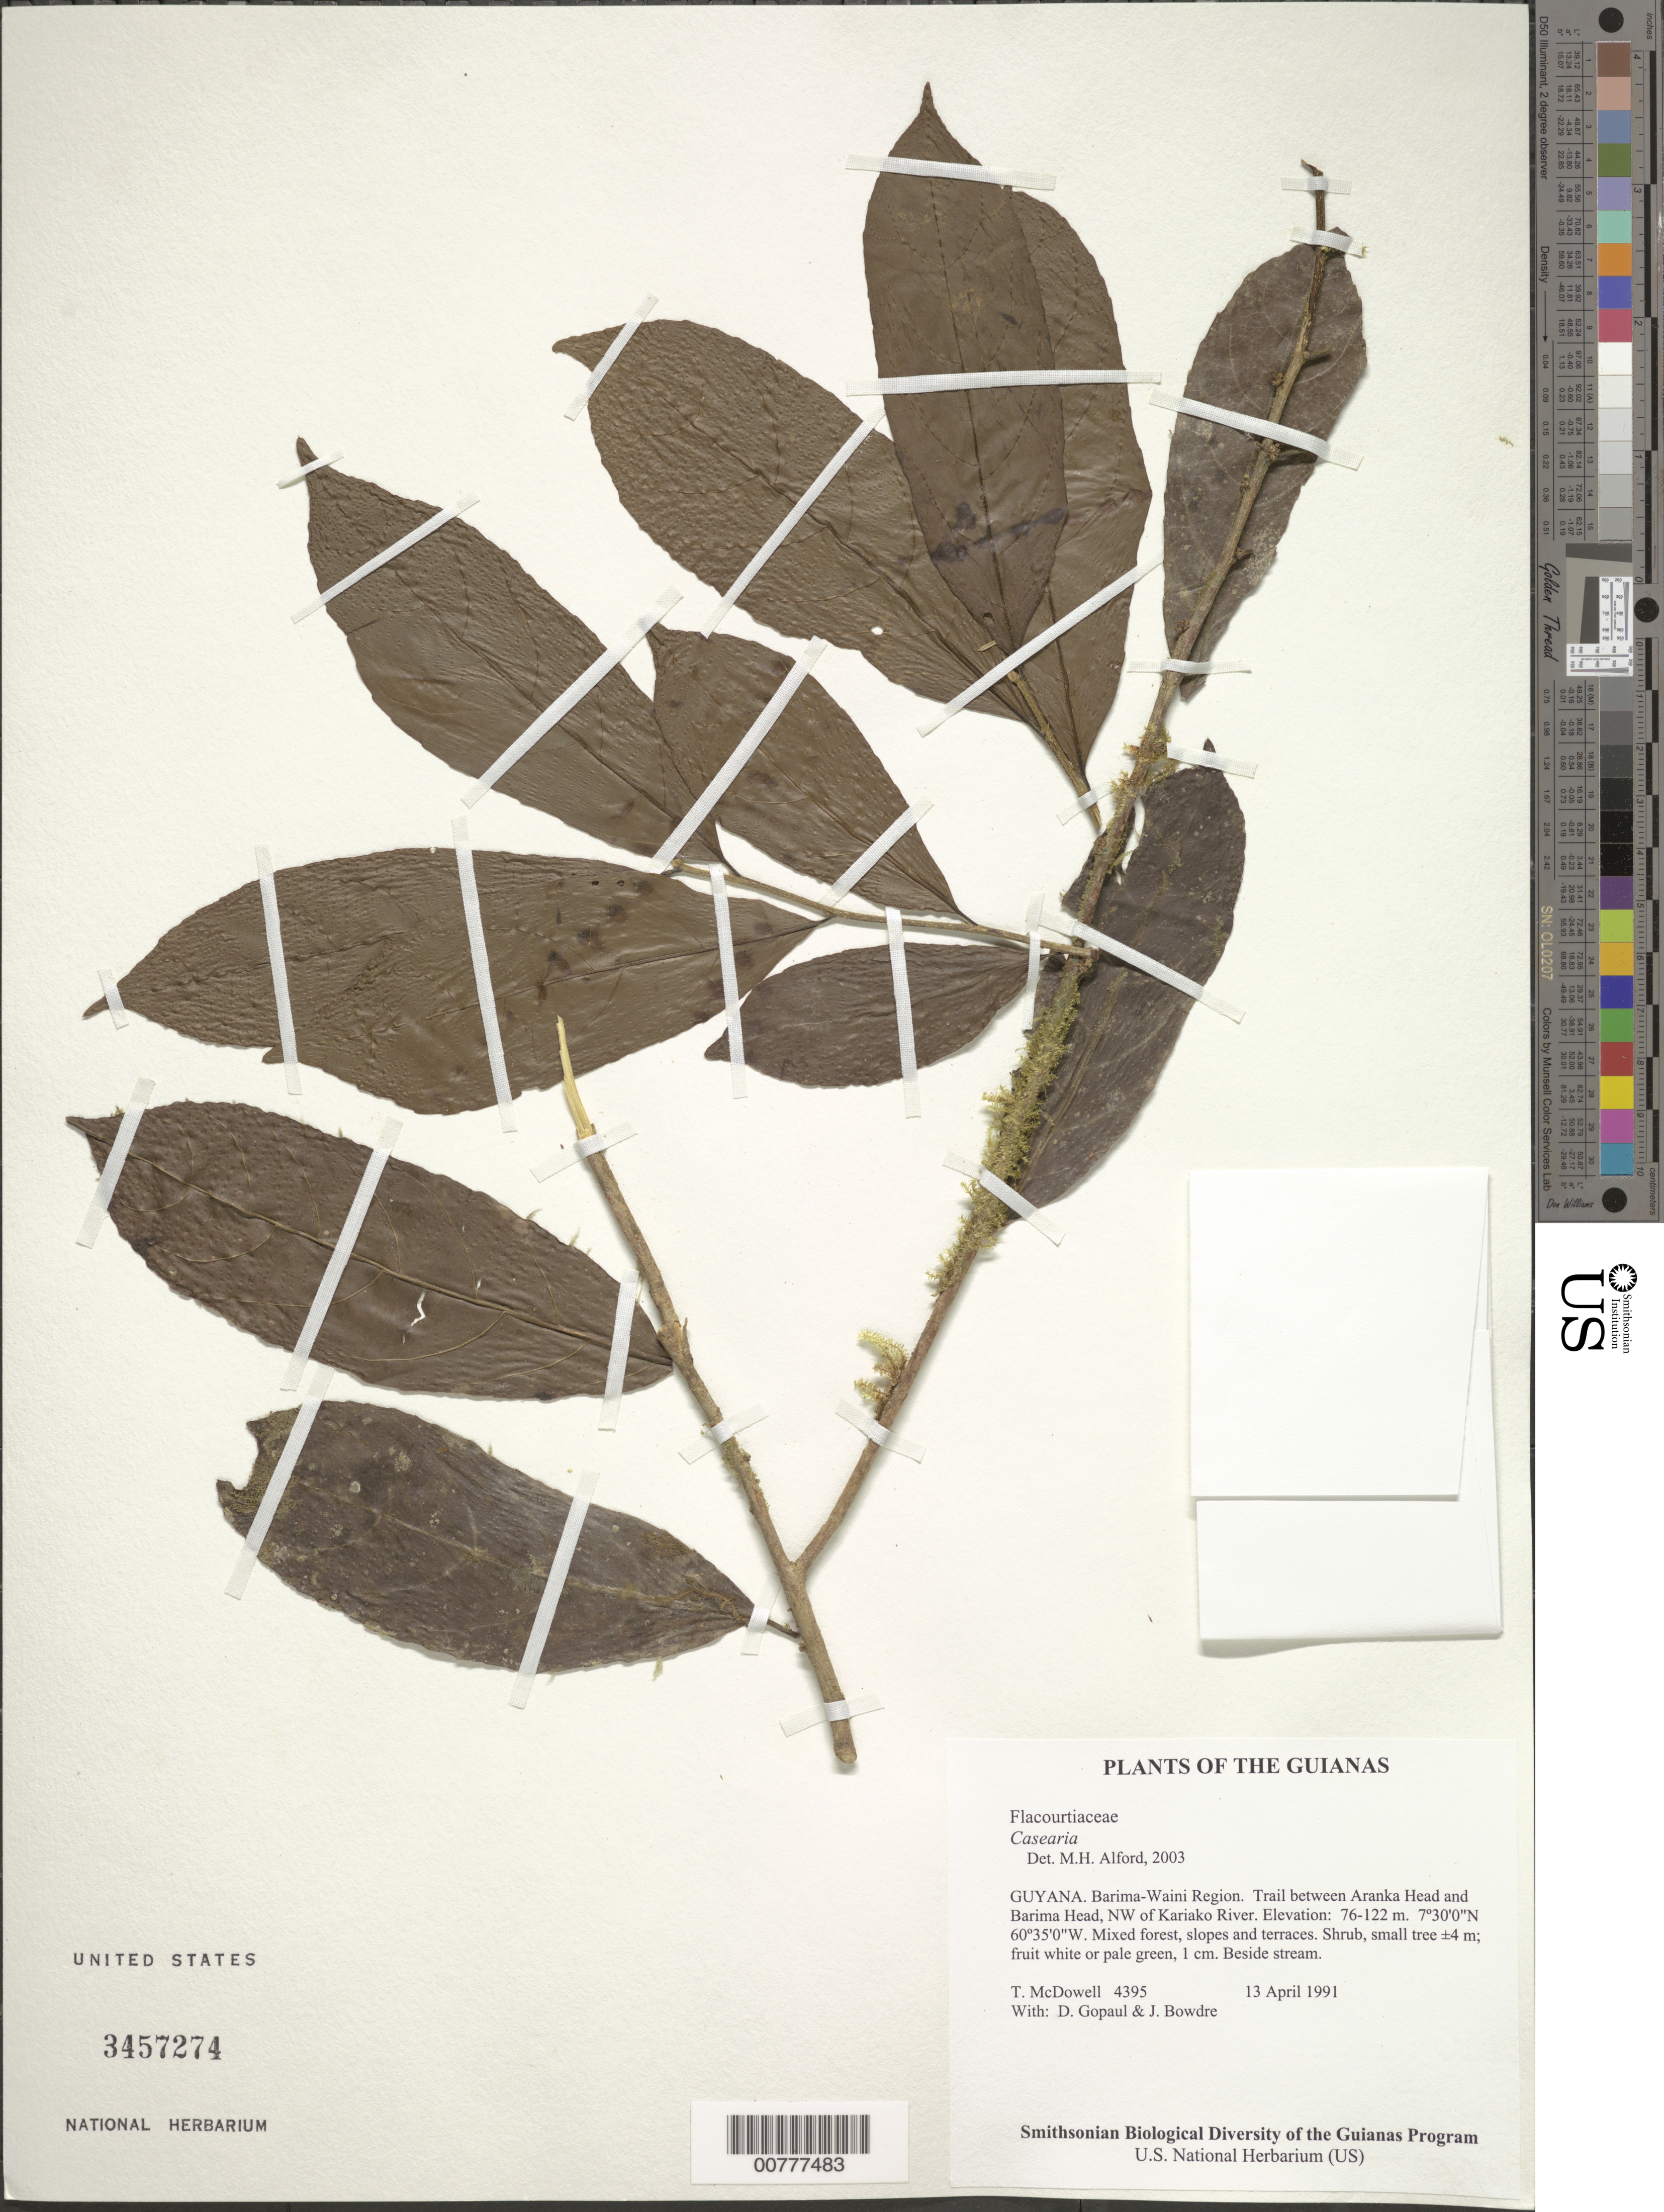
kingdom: Plantae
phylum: Tracheophyta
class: Magnoliopsida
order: Malpighiales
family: Salicaceae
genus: Casearia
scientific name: Casearia guianensis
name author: (Aubl.) Urb.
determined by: Liesner, R. L.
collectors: T. McDowell, D. Gopaul & J. Bowdre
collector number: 4395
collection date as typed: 13 April 1991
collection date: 1991-04-13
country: Guyana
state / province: Barima-Waini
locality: Trail between Aranka Head and Barima Head, NW of Kariako River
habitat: Mixed forest, slopes and terraces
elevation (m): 76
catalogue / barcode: US 3457274